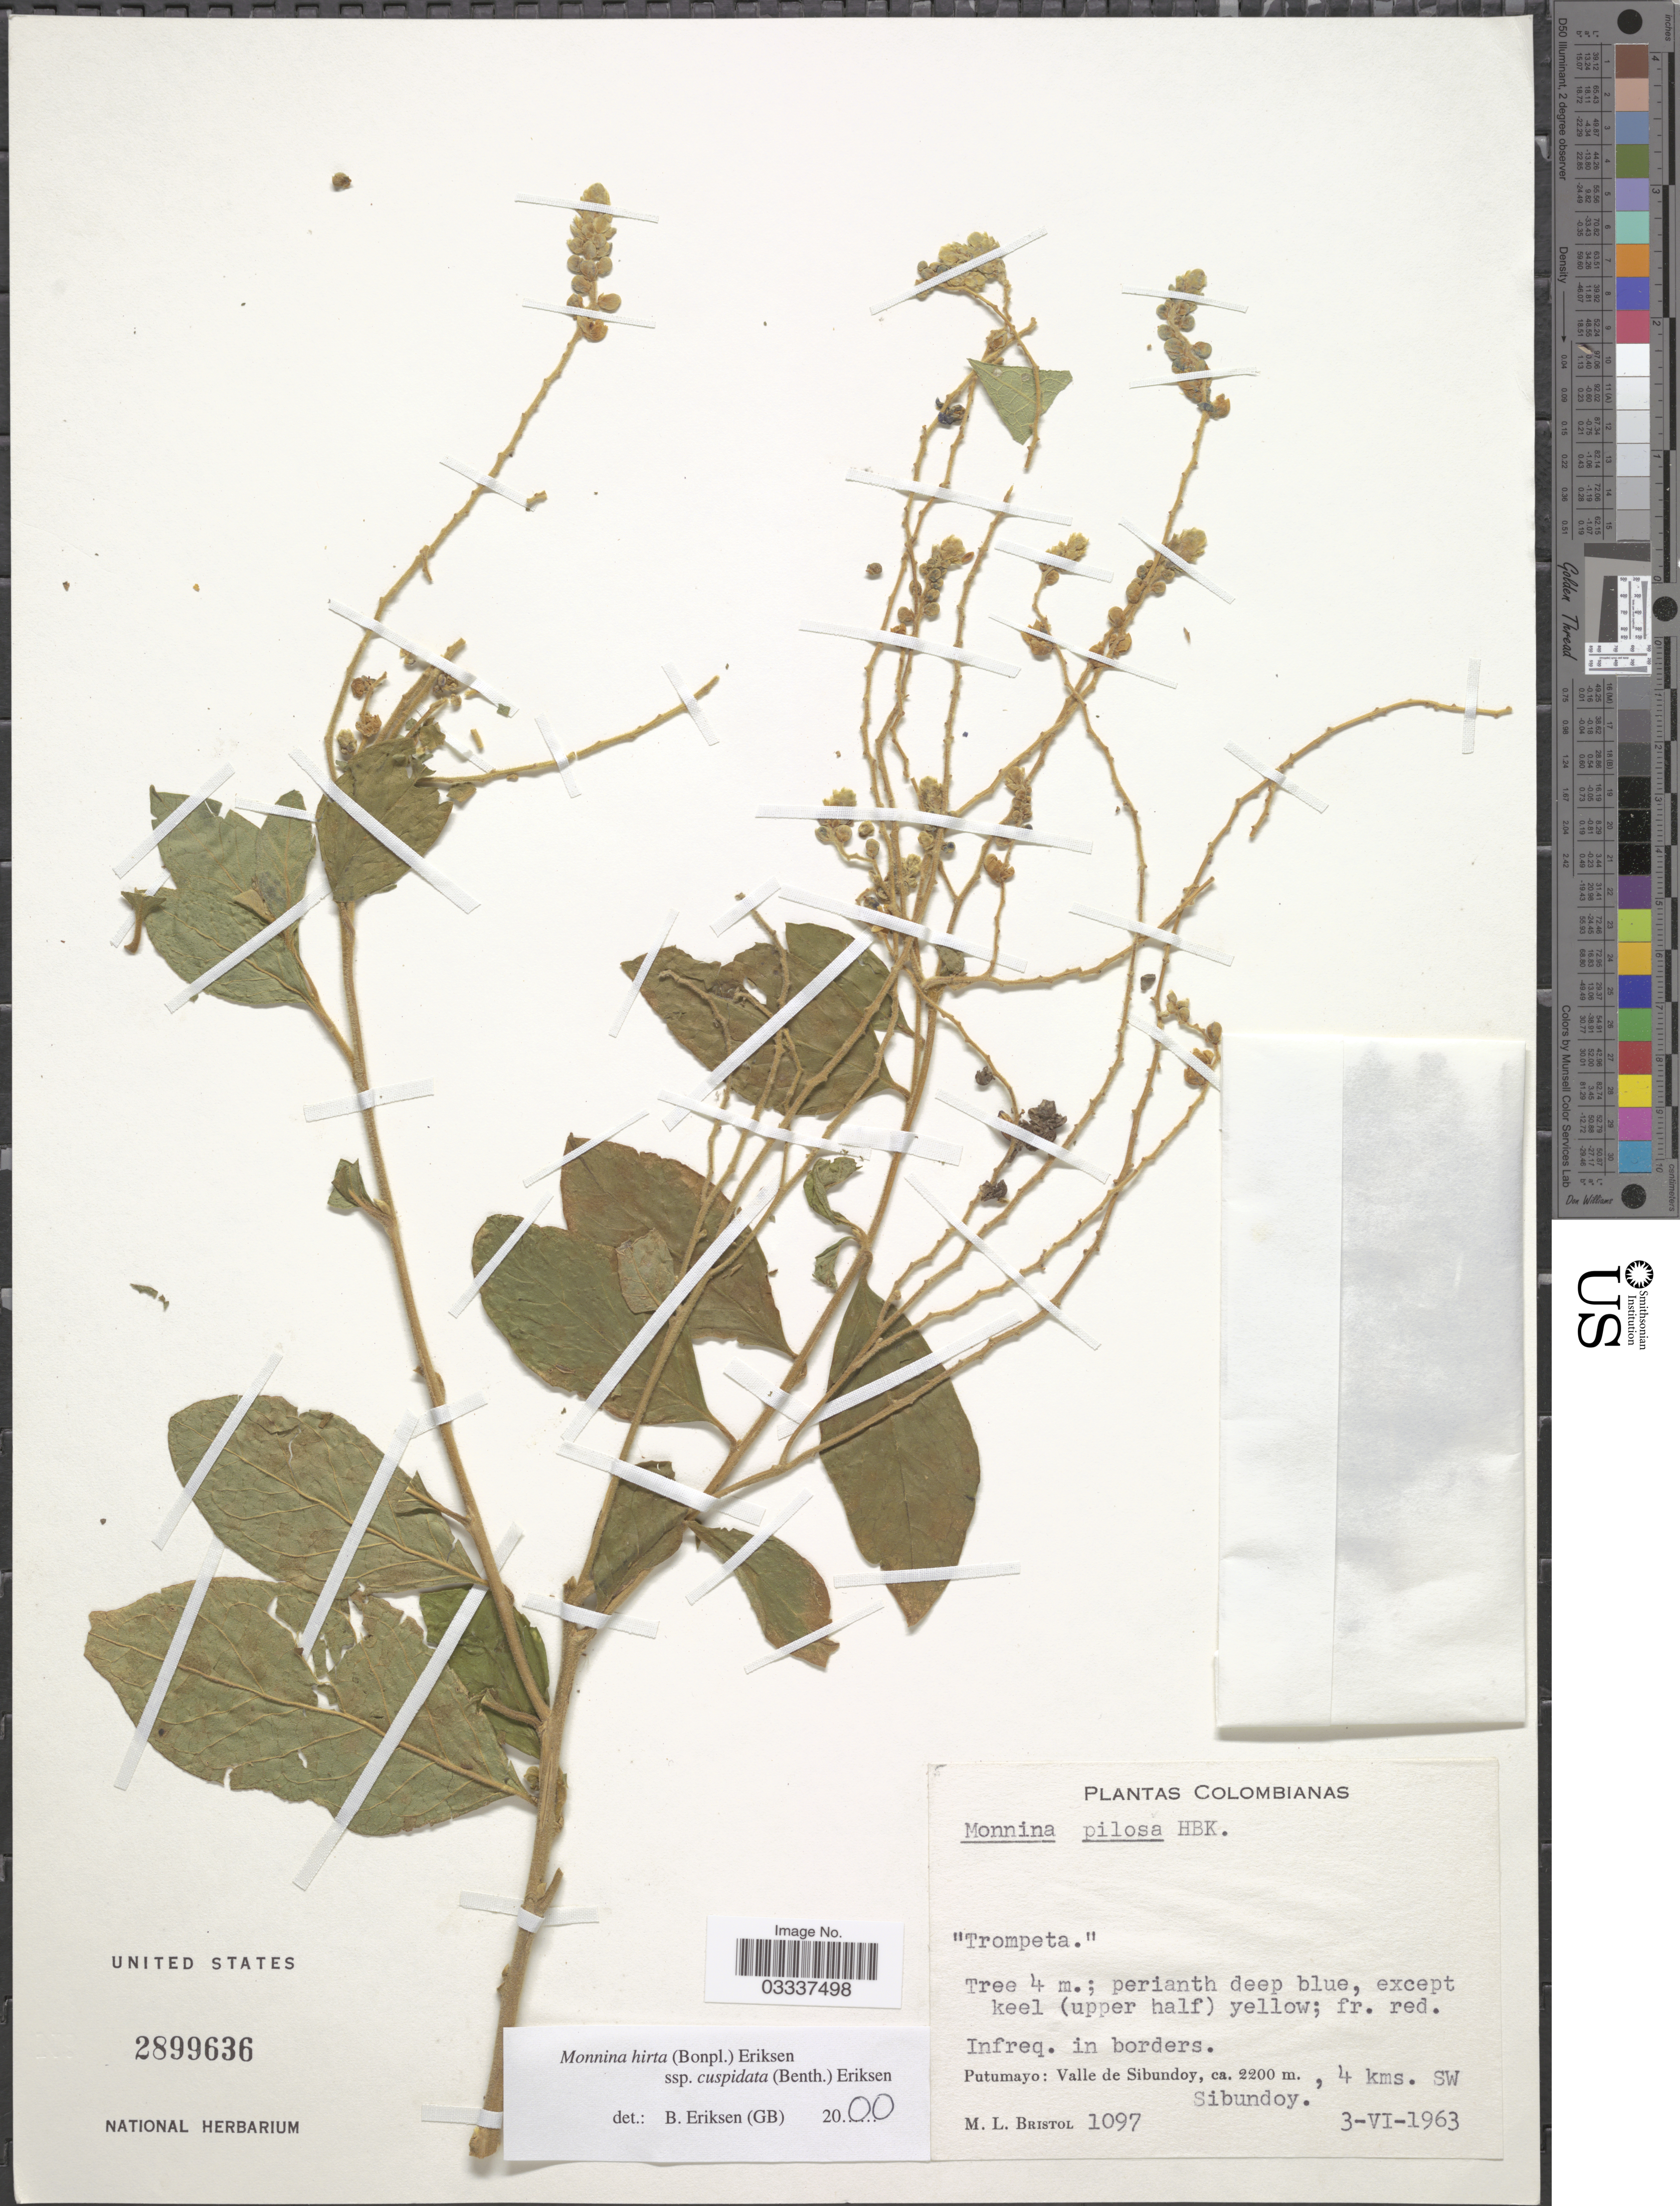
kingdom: Plantae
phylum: Tracheophyta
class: Magnoliopsida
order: Fabales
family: Polygalaceae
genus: Monnina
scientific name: Monnina hirta subsp. cuspidata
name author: (Benth.) B. Eriksen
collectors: M. L. Bristol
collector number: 1097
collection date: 1963-06-03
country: Colombia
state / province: Putumayo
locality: Valle de Sibundoy, 4 kms. SW Sibundoy.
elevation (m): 2200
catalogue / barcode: US 2899636